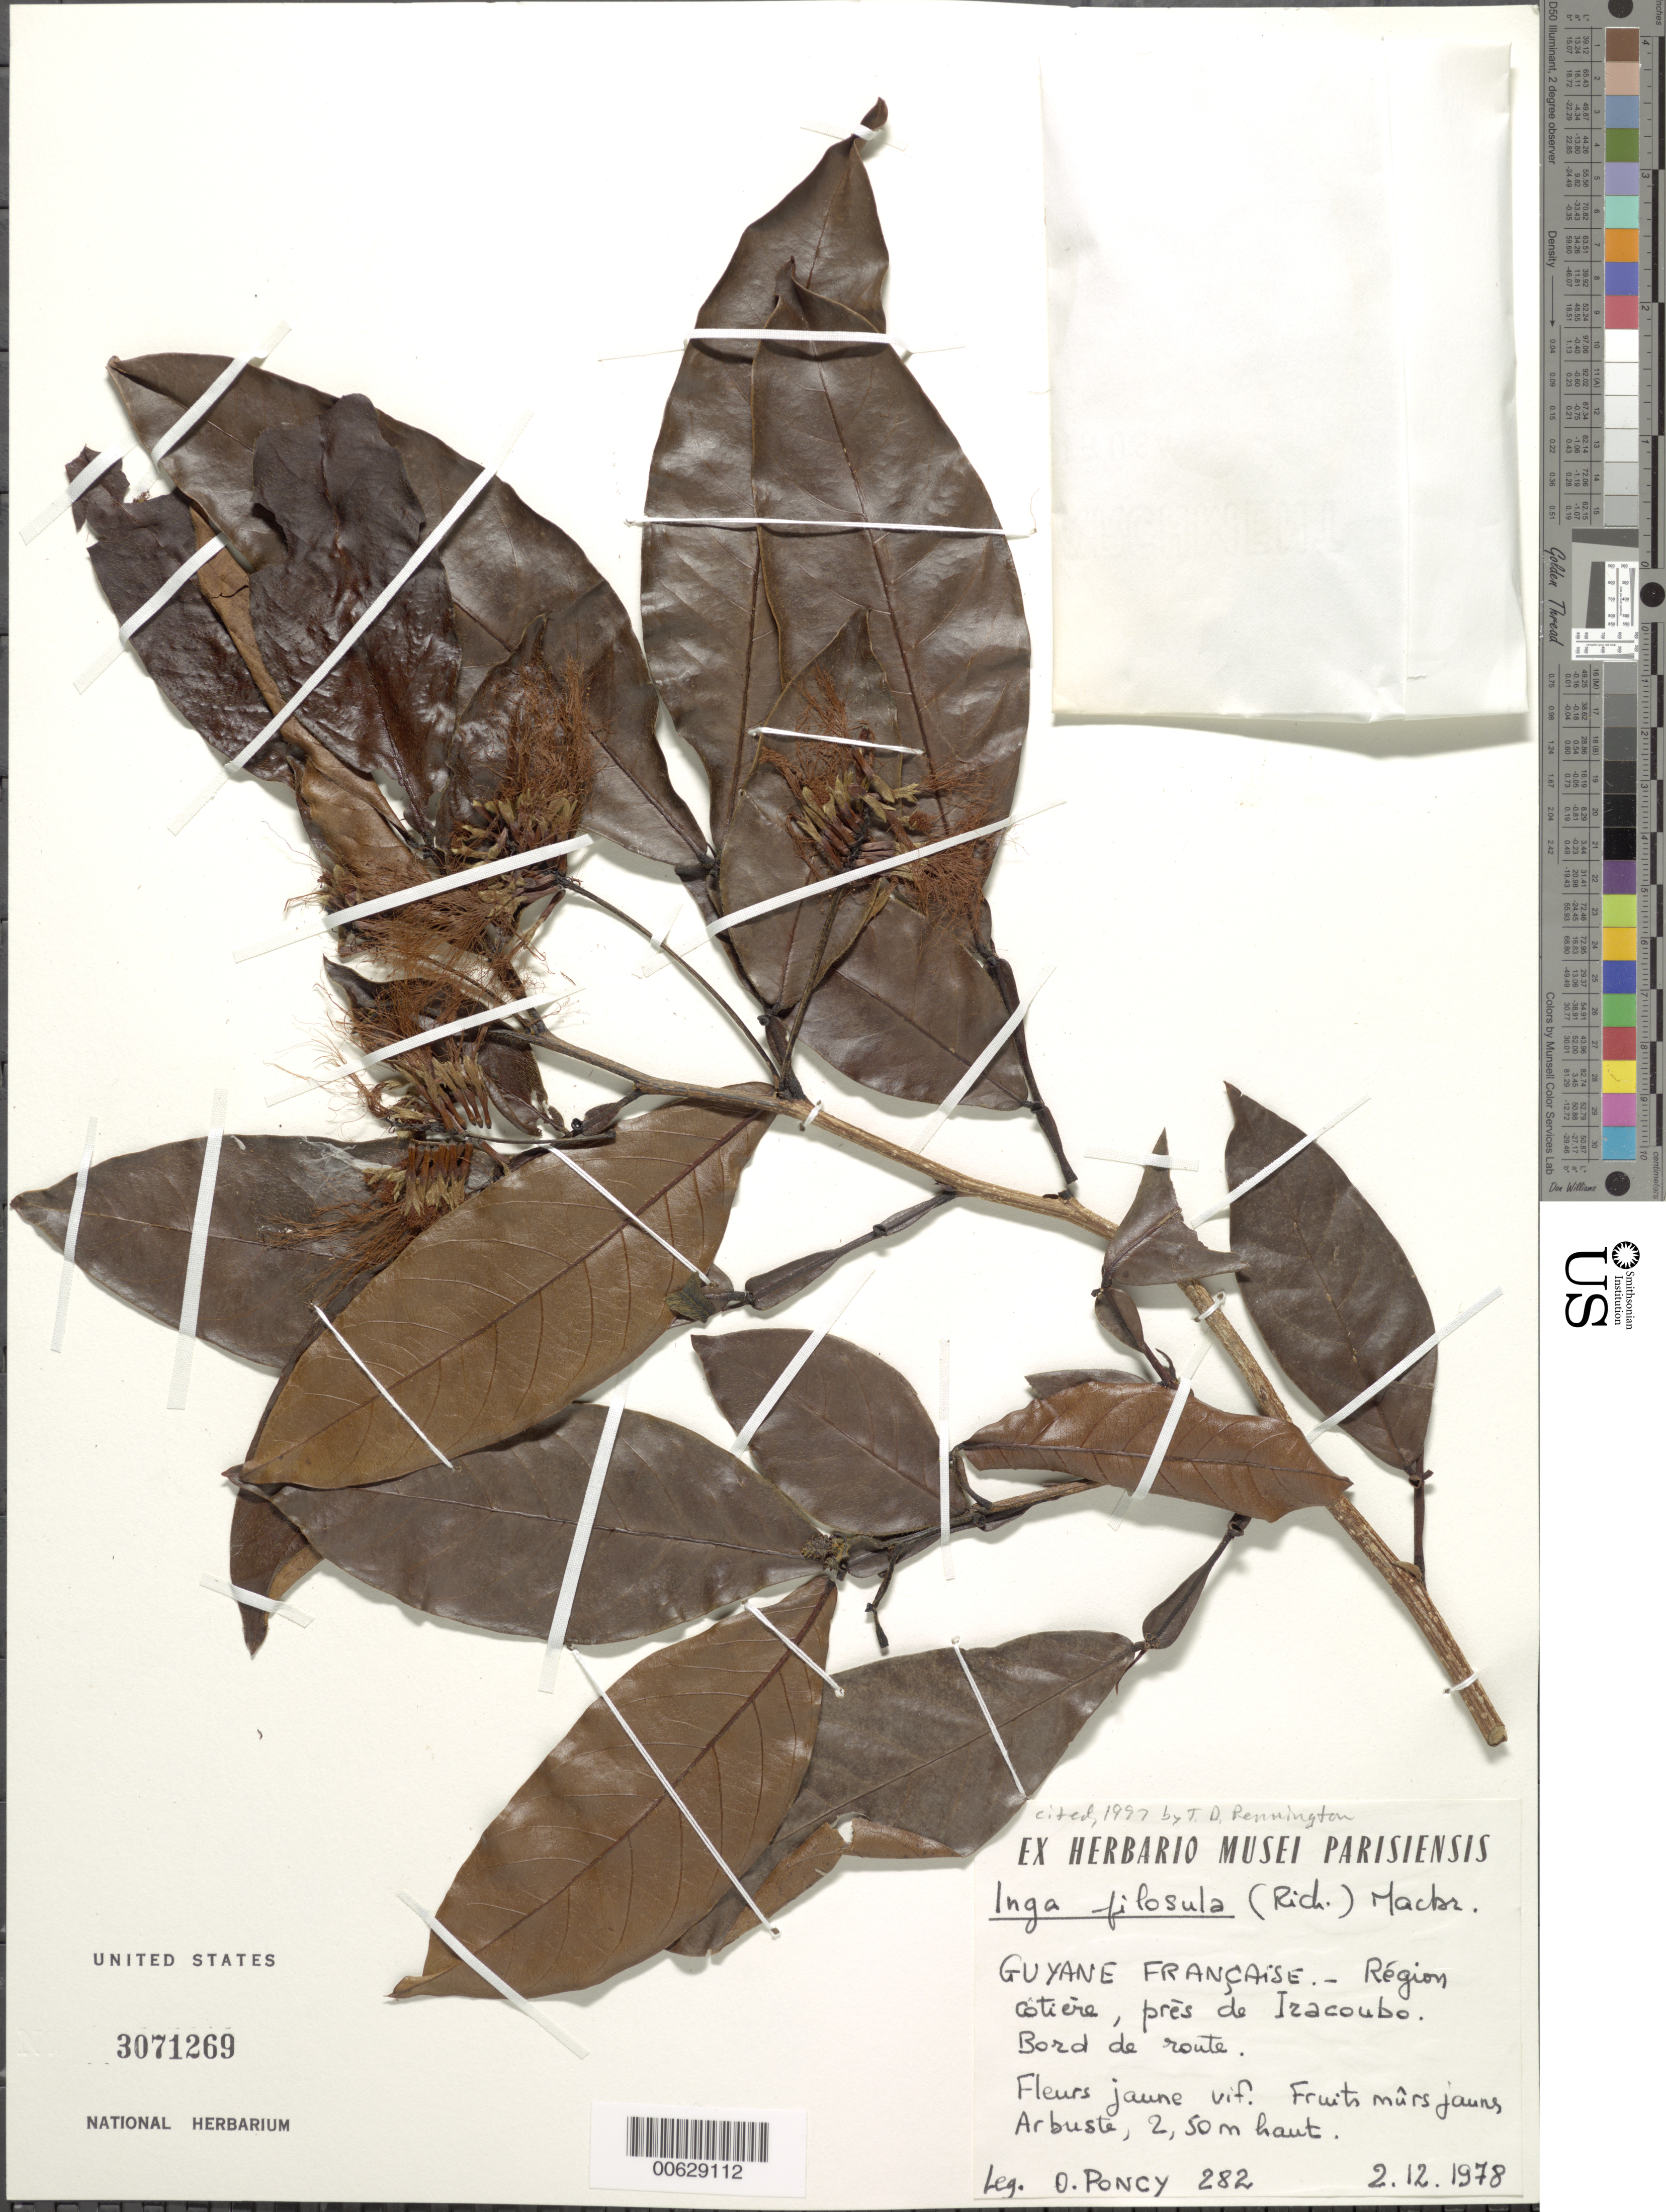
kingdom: Plantae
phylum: Tracheophyta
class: Magnoliopsida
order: Fabales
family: Fabaceae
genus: Inga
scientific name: Inga pilosula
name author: (Rich.) J.F. Macbr.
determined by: Pennington, T. D., (K)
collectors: O. Poncy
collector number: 282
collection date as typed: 2-Dec-78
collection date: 1978-12-02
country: French Guiana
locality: Iracoubo, région Cotière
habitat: Bord de route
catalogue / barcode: US 3071269